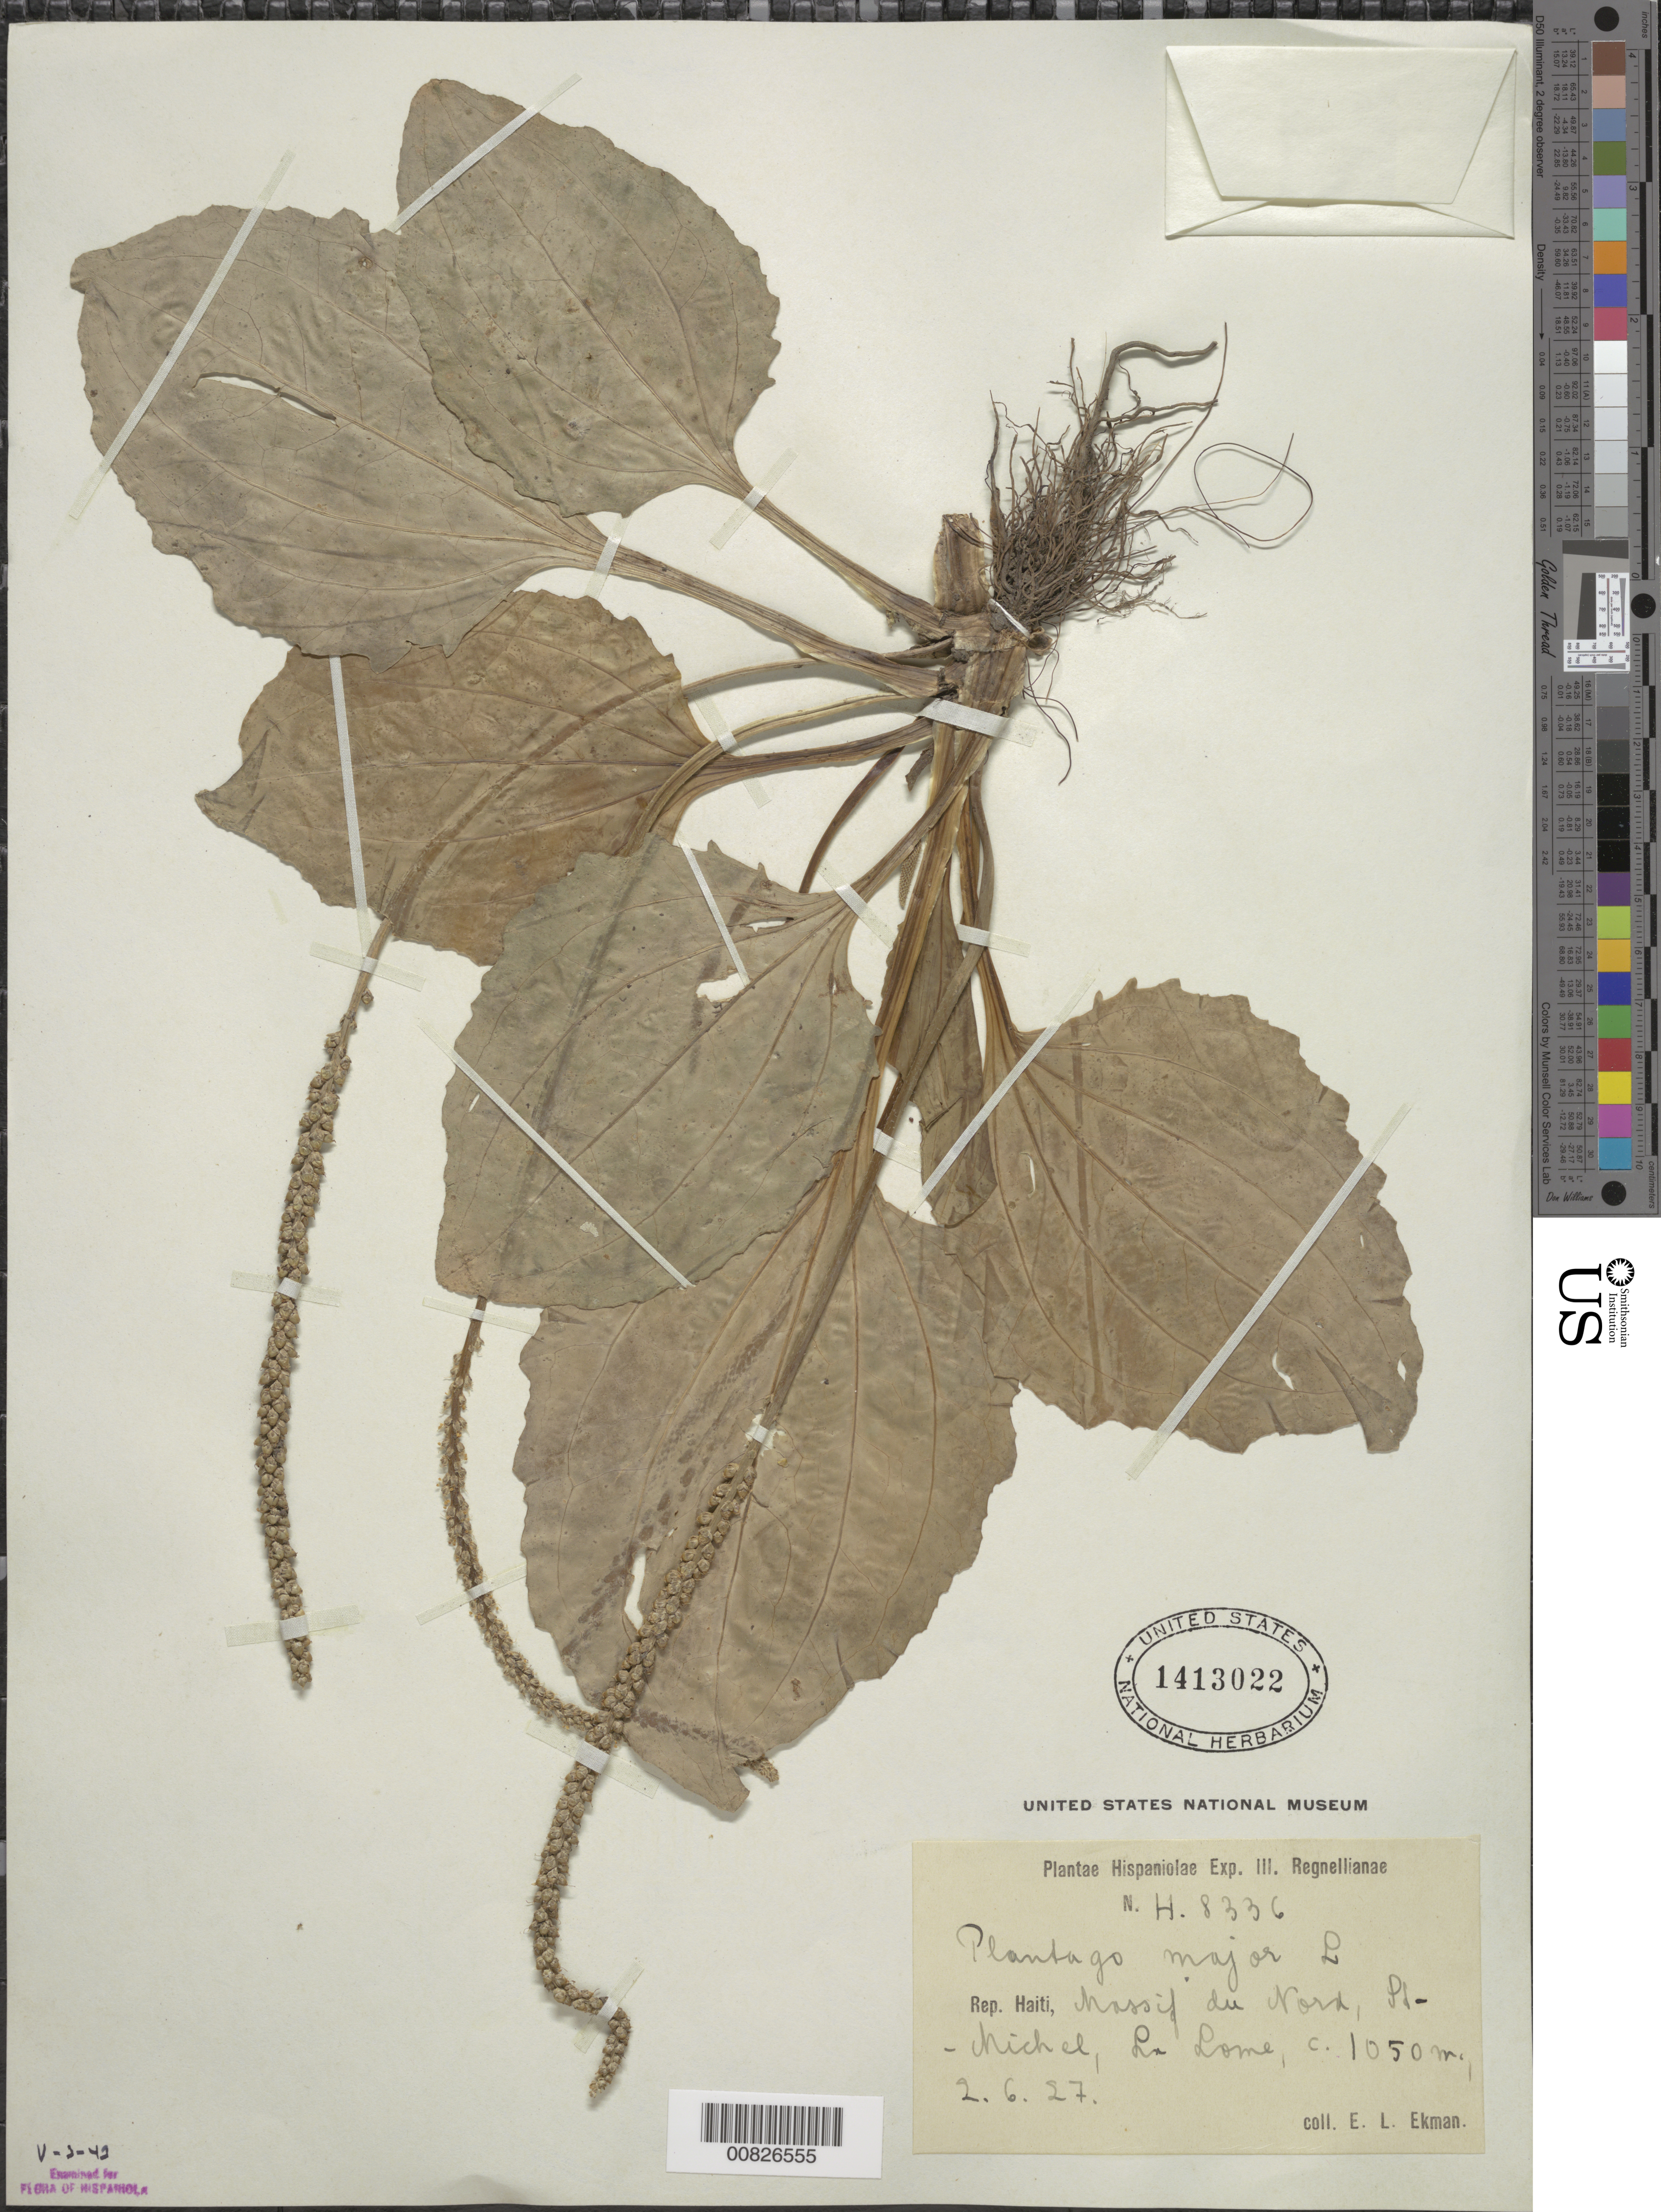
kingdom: Plantae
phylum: Tracheophyta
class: Magnoliopsida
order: Lamiales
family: Plantaginaceae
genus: Plantago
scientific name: Plantago major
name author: L.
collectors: E. L. Ekman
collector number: H 8336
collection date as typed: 02 Jun 1927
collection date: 1927-06-02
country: Haiti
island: Hispaniola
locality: Massif du Nord, St. Michel, La Lome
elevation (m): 1050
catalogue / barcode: US 1413022